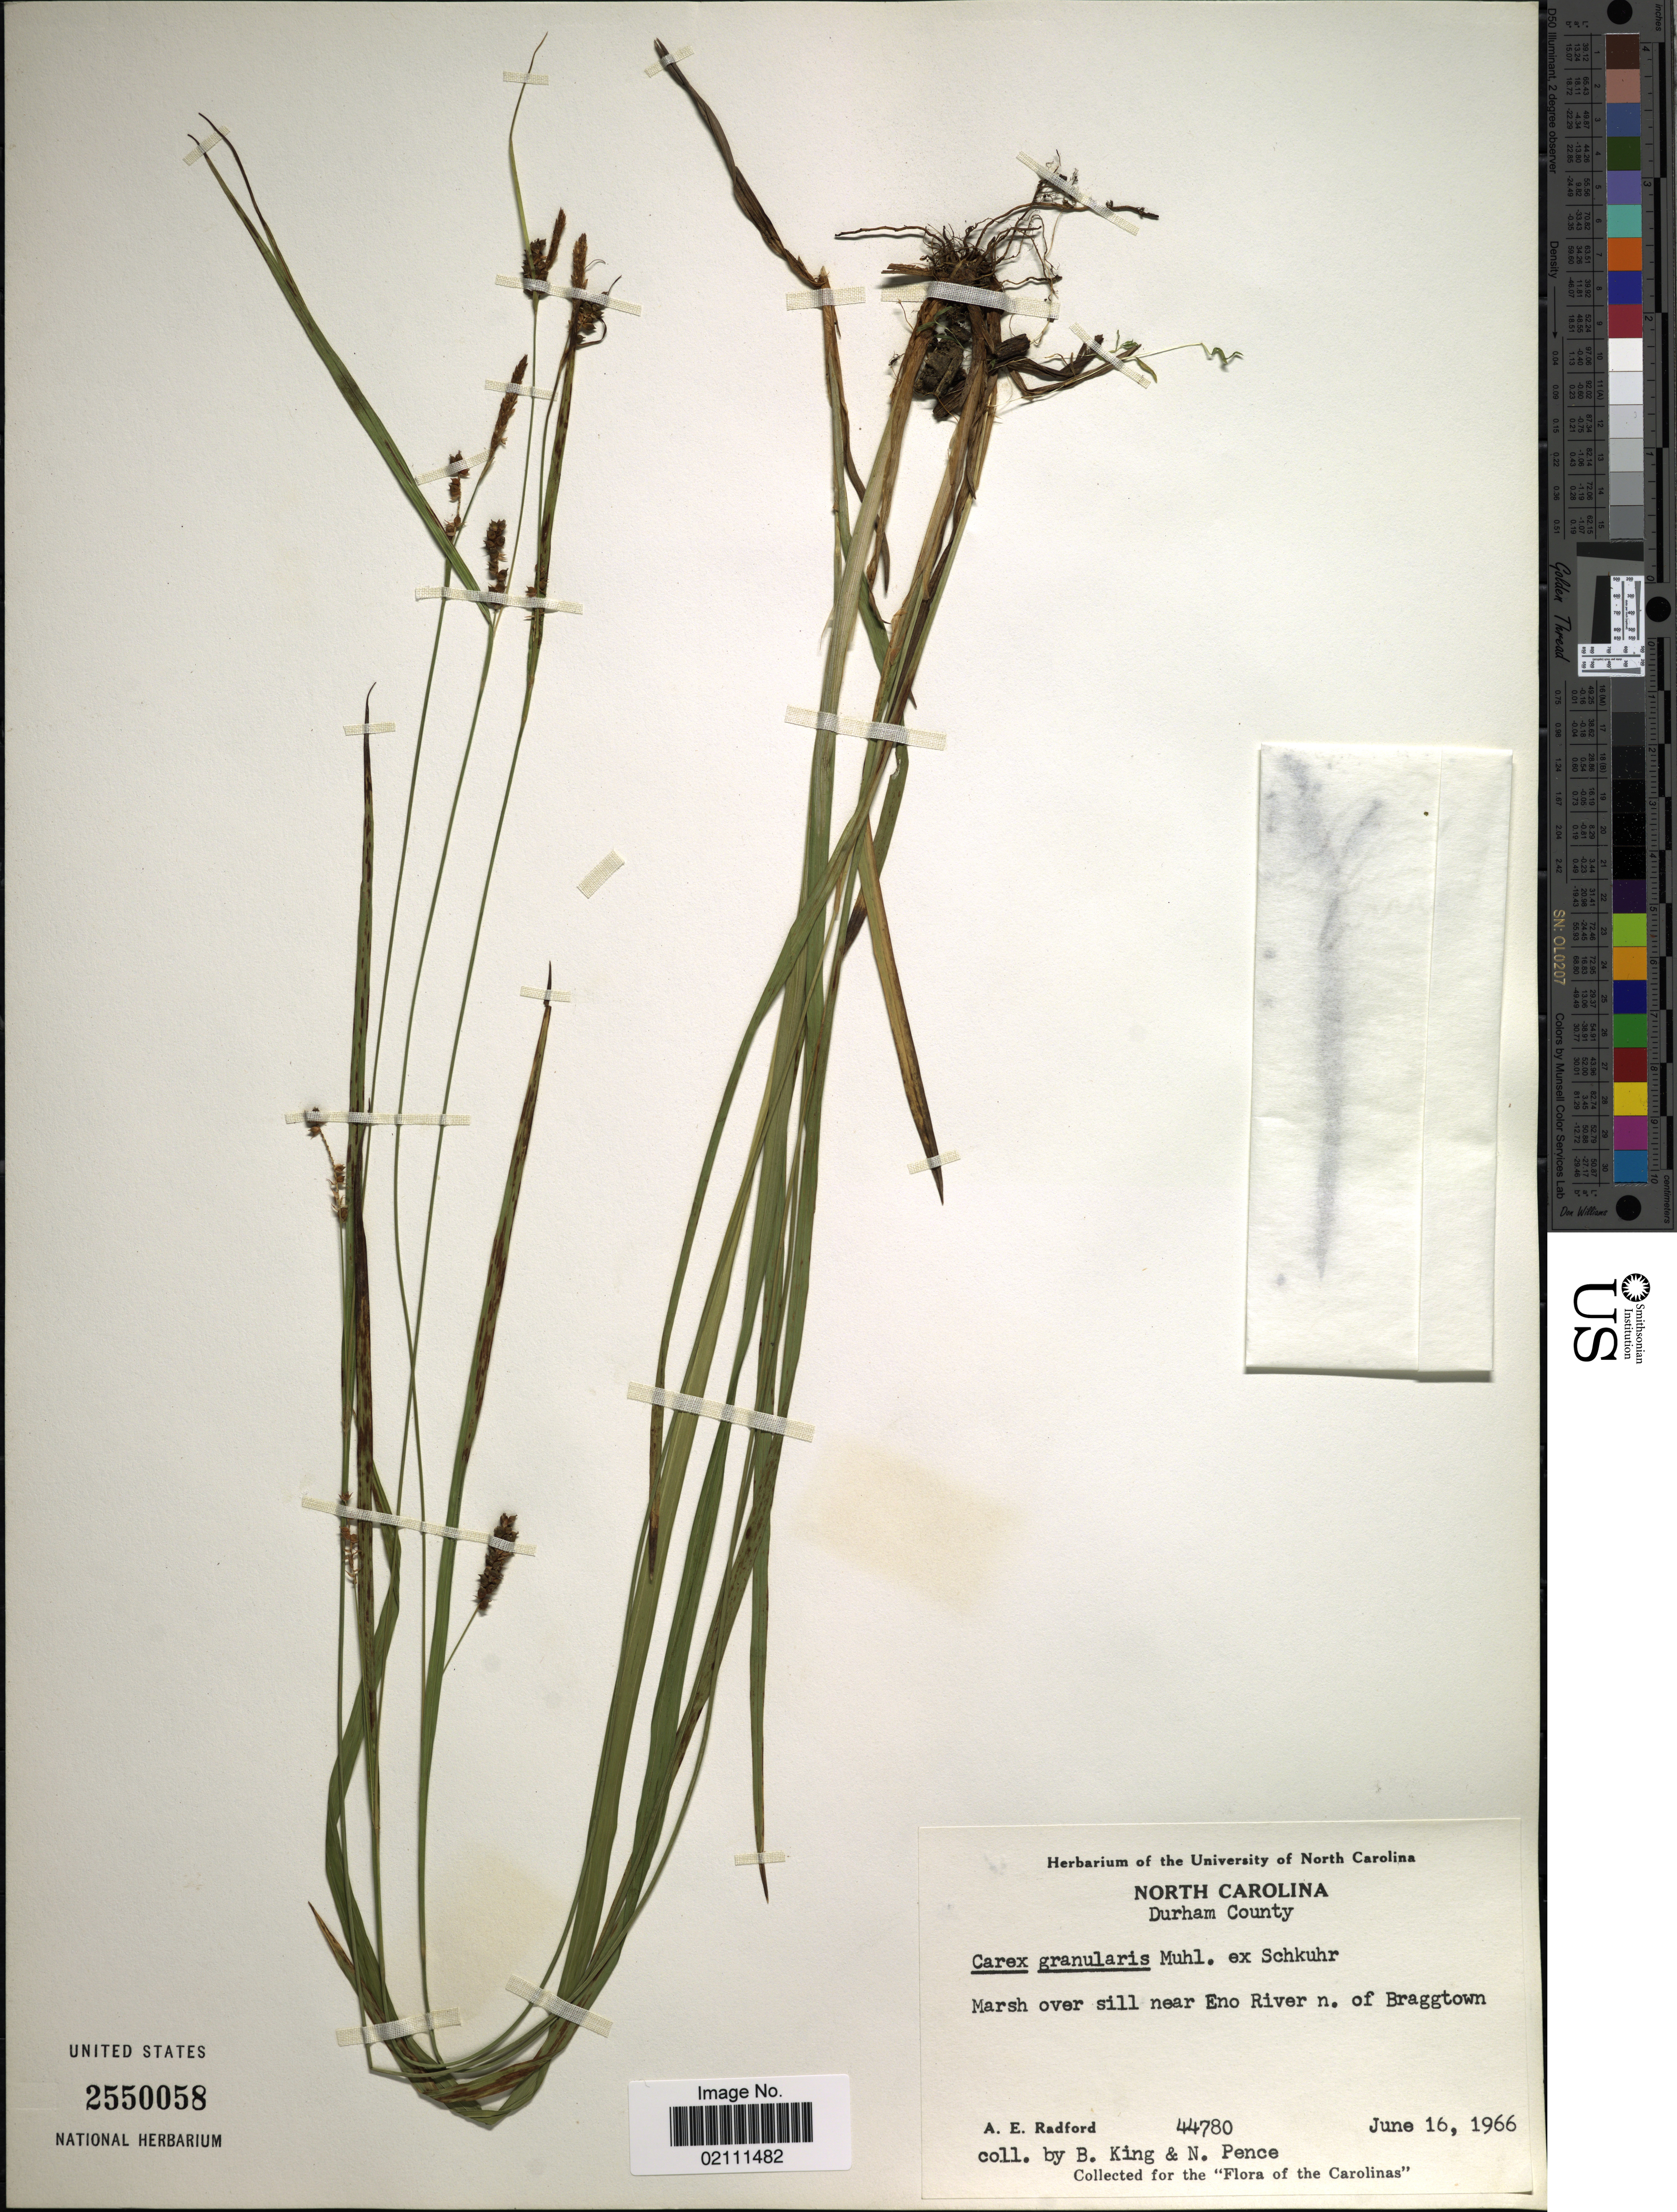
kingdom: Plantae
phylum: Tracheophyta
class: Liliopsida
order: Poales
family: Cyperaceae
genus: Carex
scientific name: Carex granularis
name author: Muhl. ex Willd.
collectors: A. E. Radford, B. King & N. Pence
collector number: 44780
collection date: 1966-06-16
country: United States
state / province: North Carolina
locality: Durham County, marsh over sill near Eno River n. of Braggtown.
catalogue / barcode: US 2550058